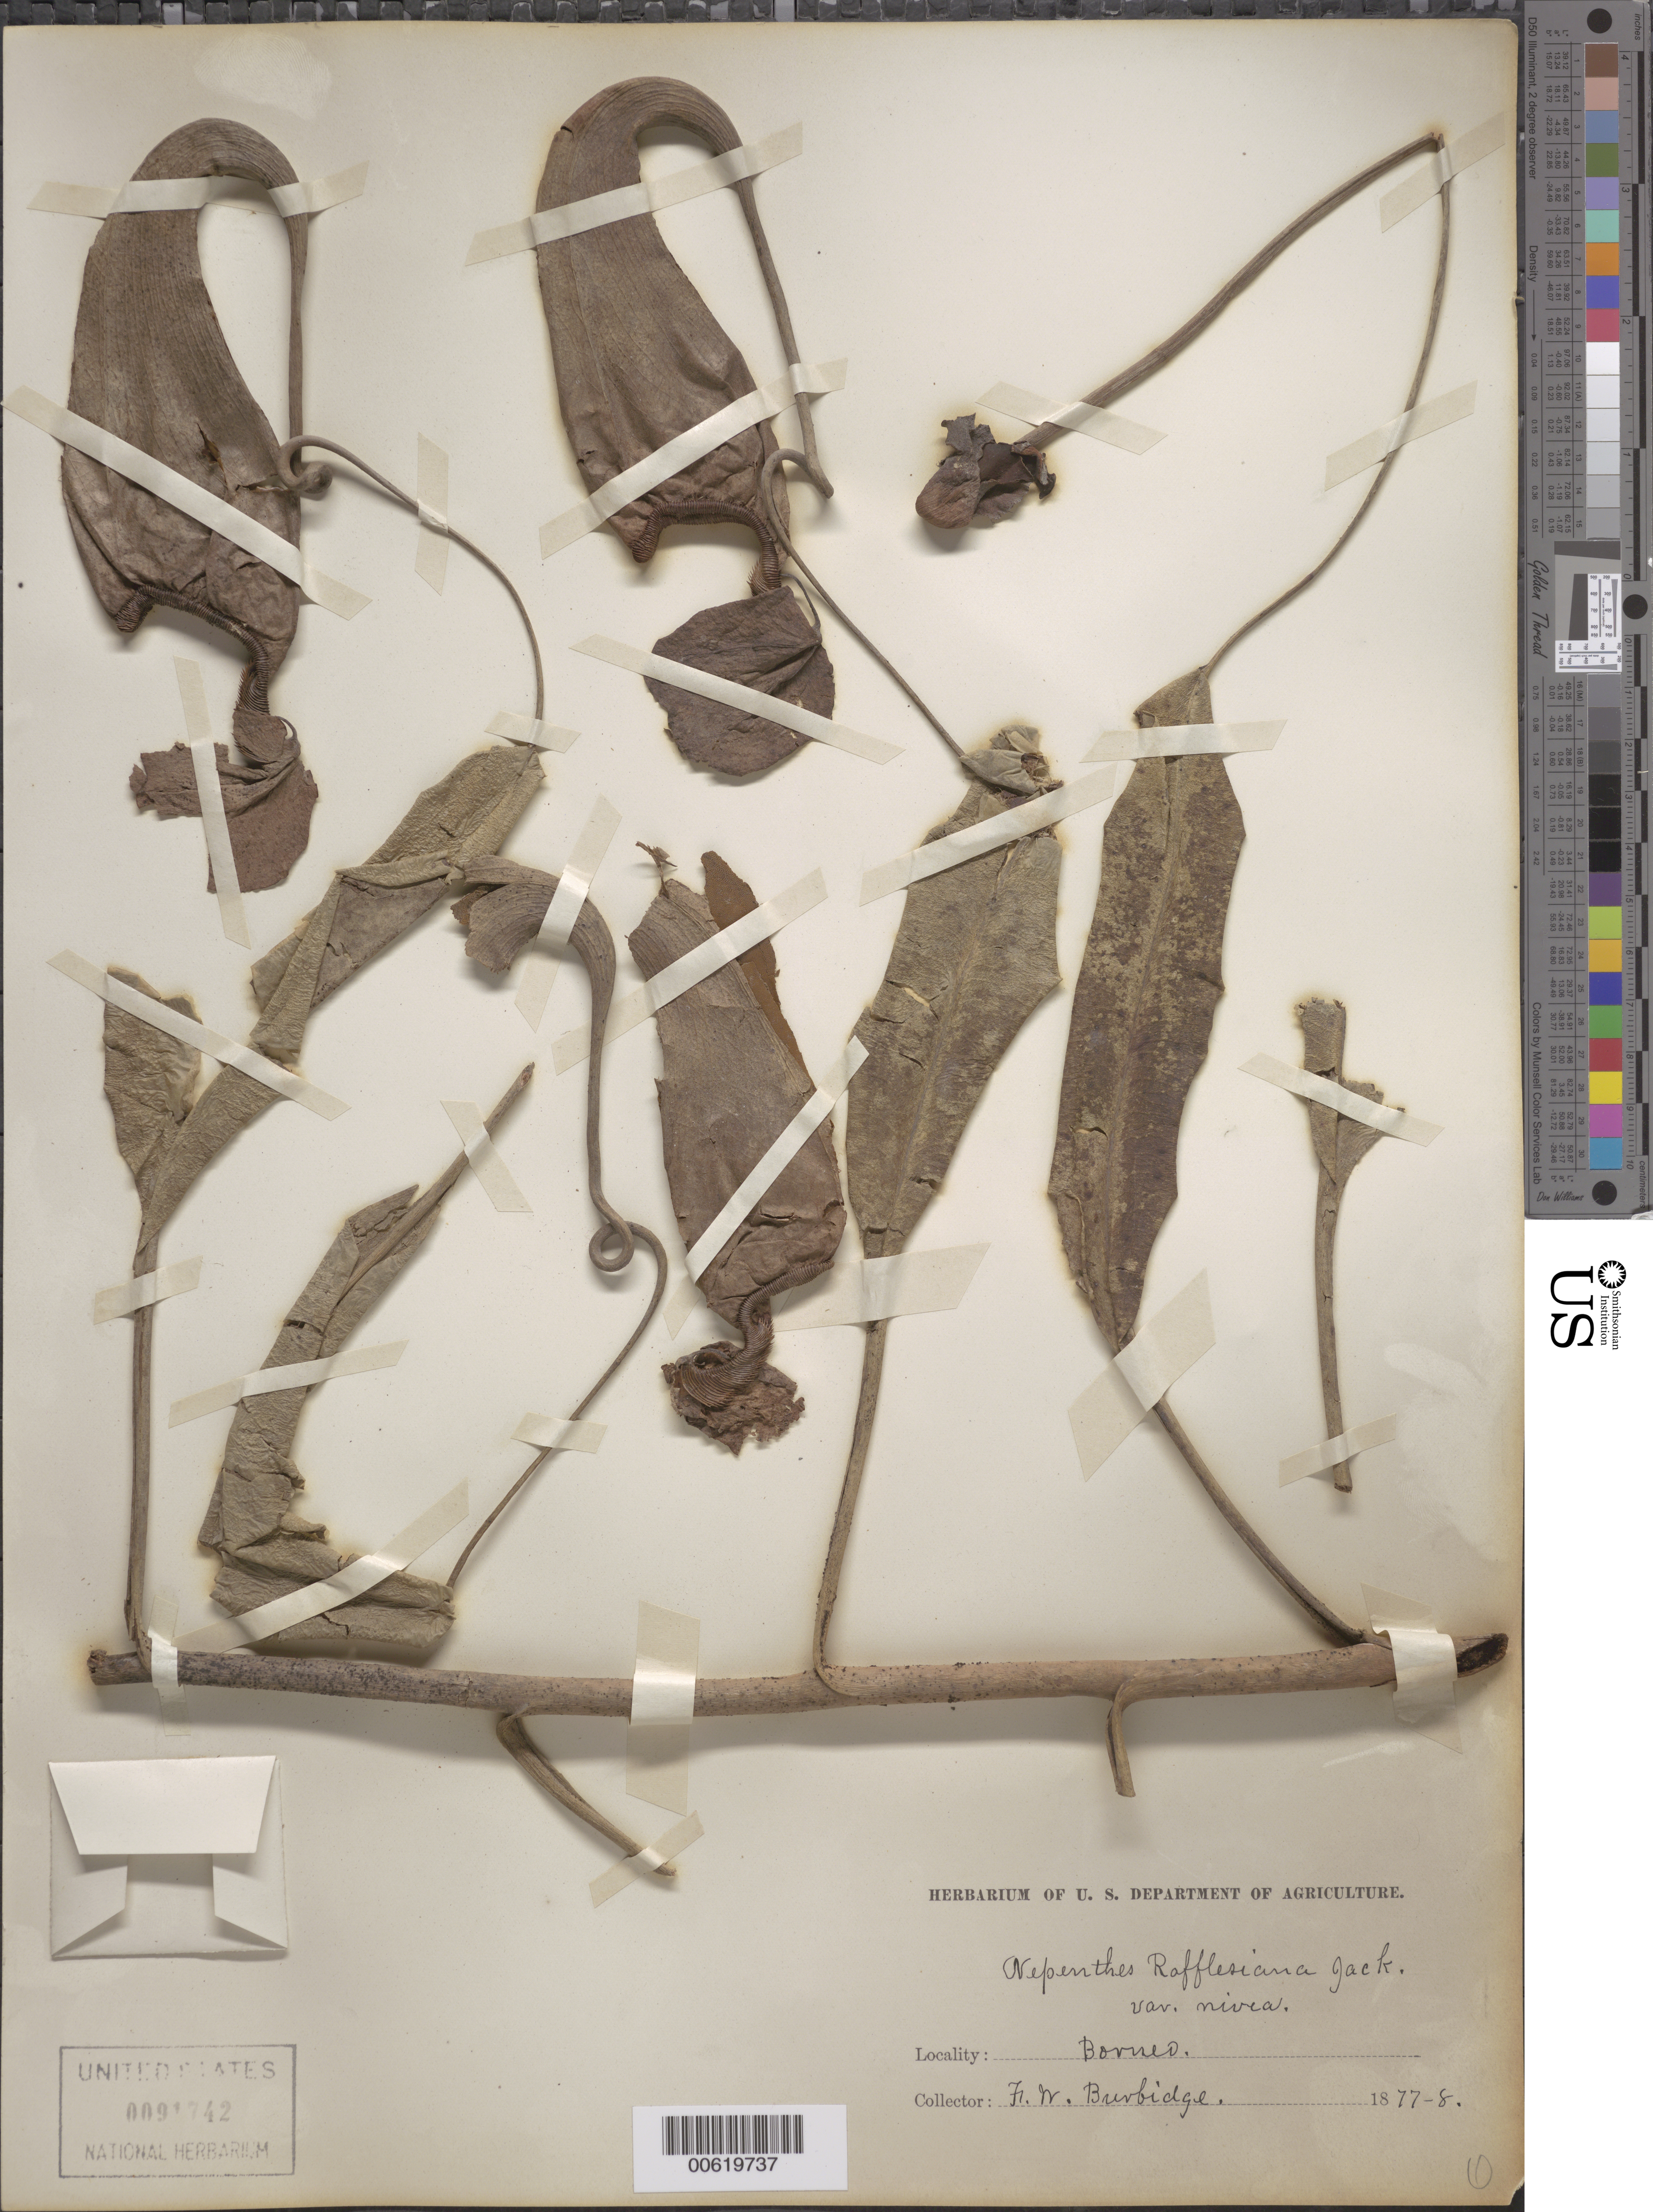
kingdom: Plantae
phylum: Tracheophyta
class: Magnoliopsida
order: Caryophyllales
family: Nepenthaceae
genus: Nepenthes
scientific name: Nepenthes rafflesiana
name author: Jack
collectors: F. Brubridge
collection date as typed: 1877 to -- --- 1878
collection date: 1877/1878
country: Malaysia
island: Borneo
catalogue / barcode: US 91742